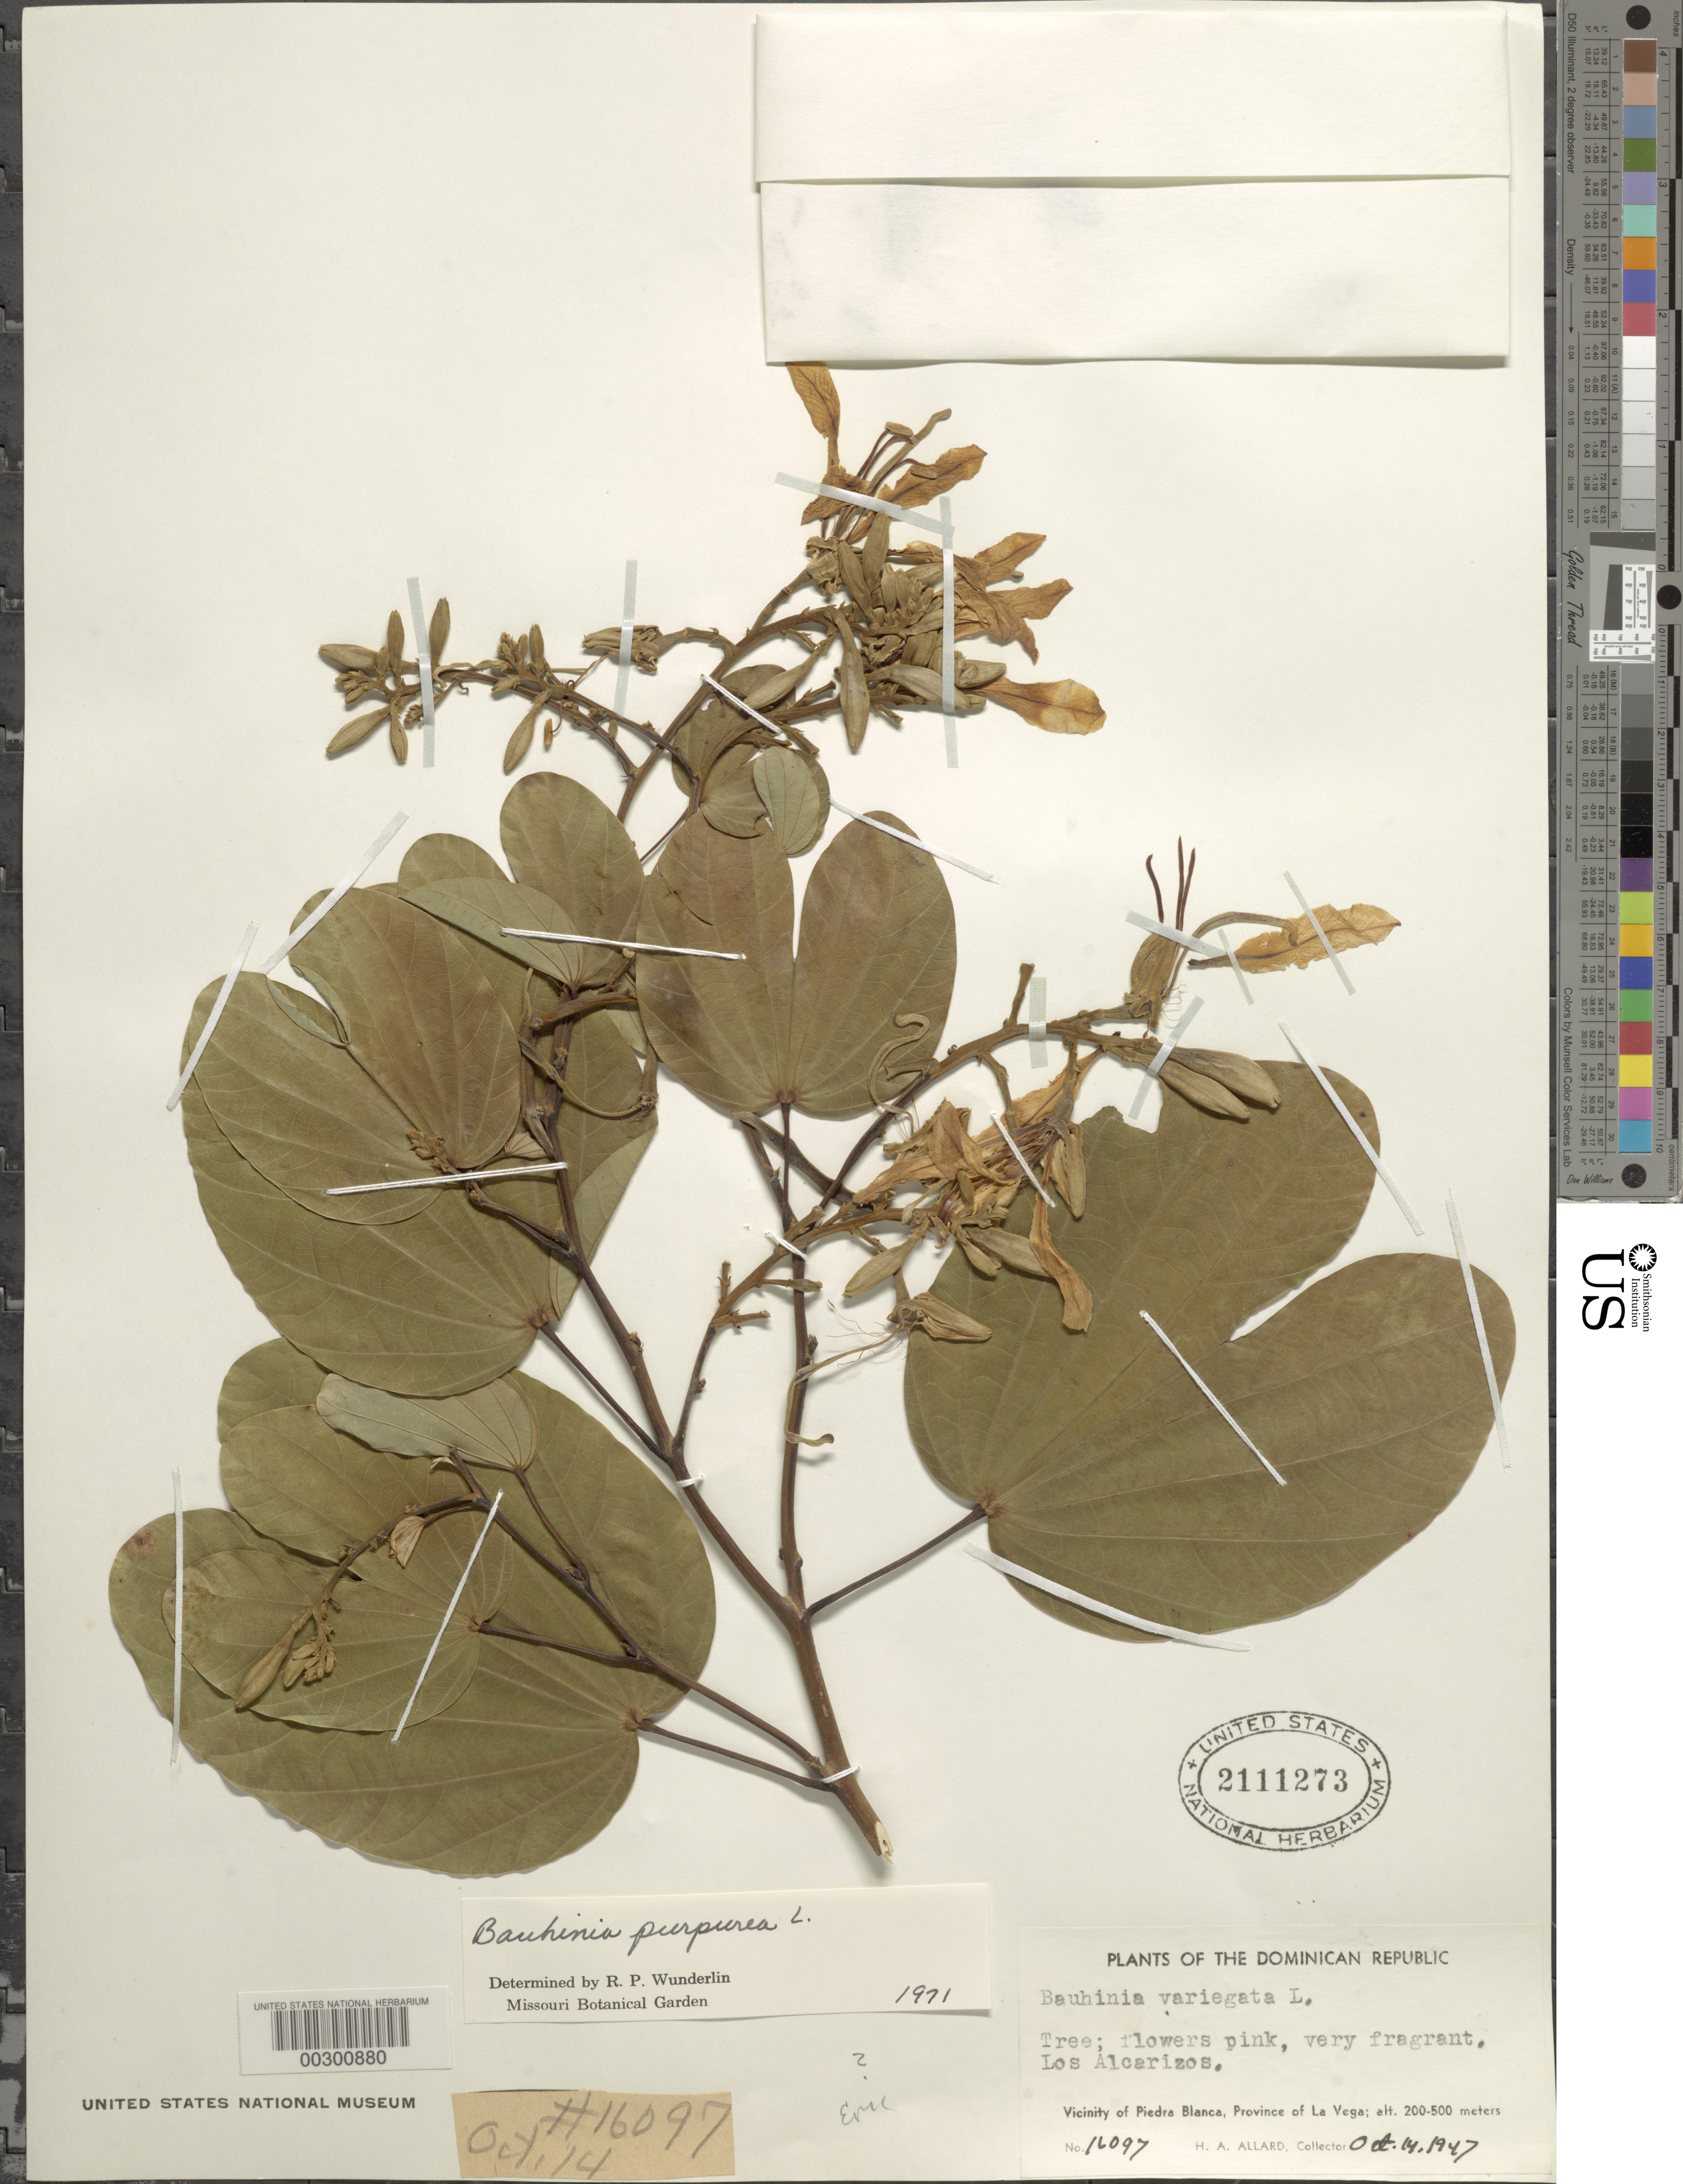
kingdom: Plantae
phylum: Tracheophyta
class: Magnoliopsida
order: Fabales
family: Fabaceae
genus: Bauhinia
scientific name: Bauhinia purpurea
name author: L.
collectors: H. A. Allard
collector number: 16097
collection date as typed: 14 Oct 1947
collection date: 1947-10-14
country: Dominican Republic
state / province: La Vega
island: Hispaniola Island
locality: Vicinity of piedra blanca, los alcarizos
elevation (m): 200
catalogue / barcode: US 2111273